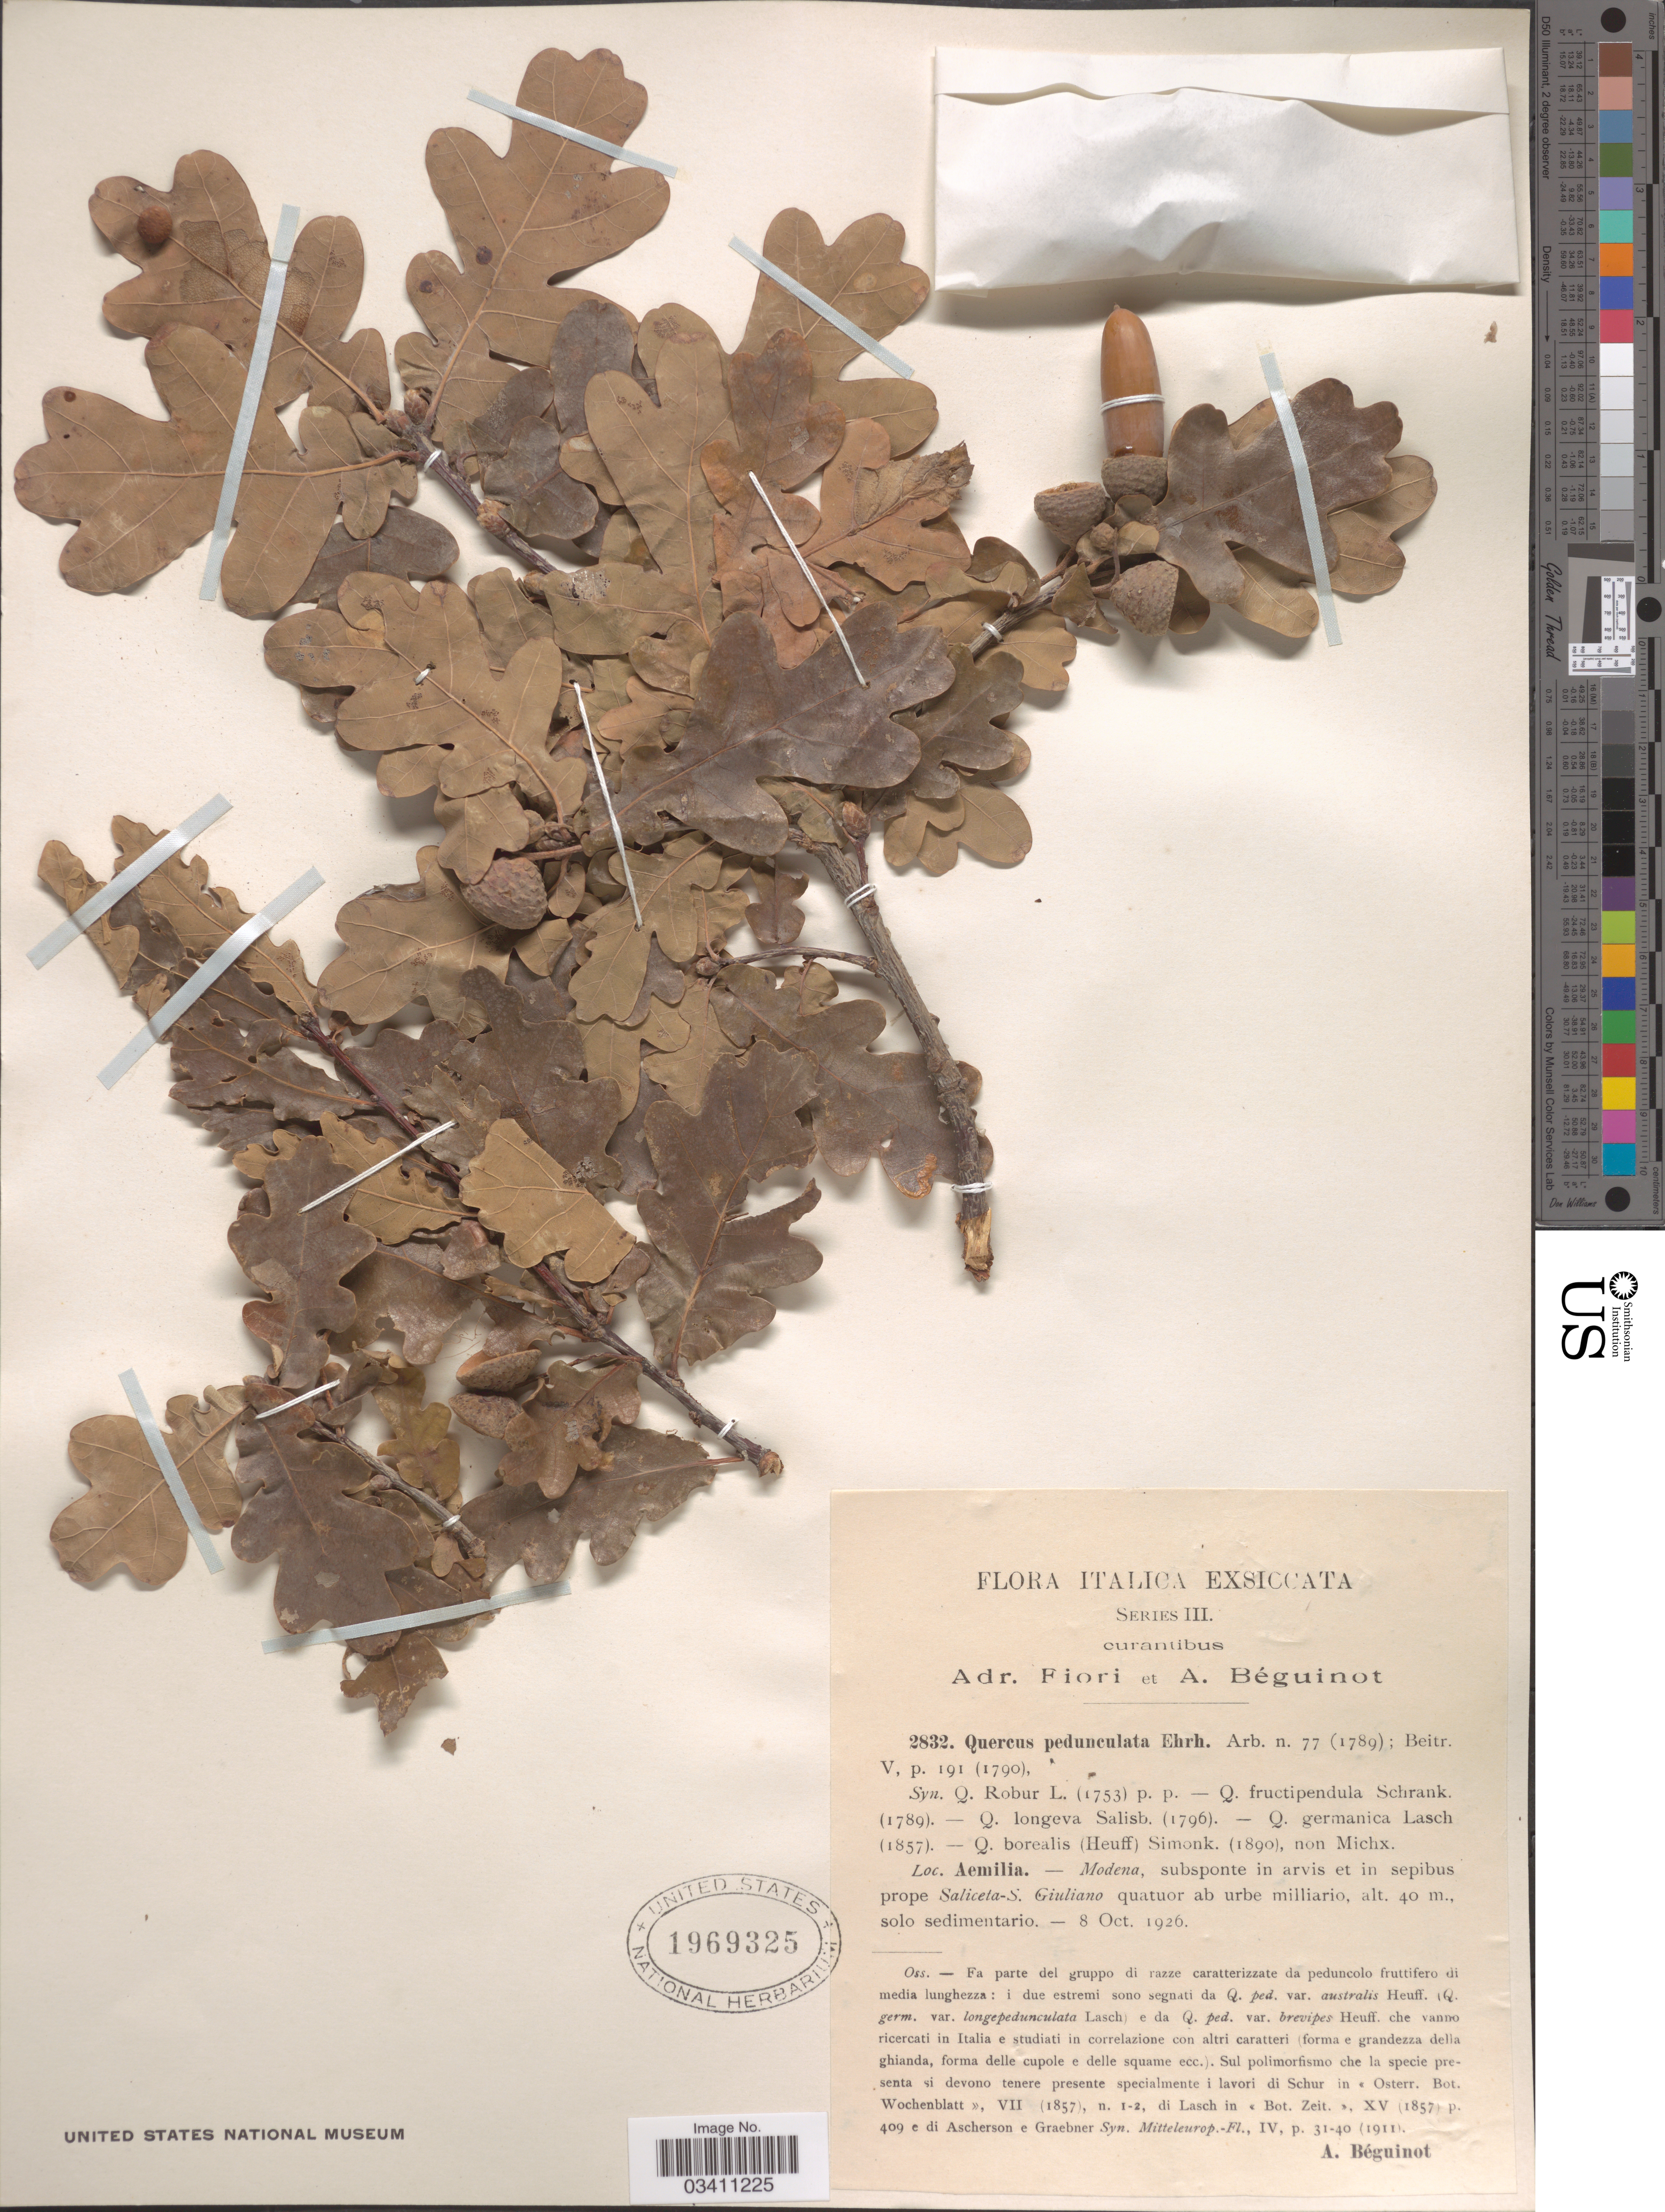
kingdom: Plantae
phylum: Tracheophyta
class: Magnoliopsida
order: Fagales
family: Fagaceae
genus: Quercus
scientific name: Quercus robur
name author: L.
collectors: A. Béguinot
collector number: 2832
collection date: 1926-10-08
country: Italy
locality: Aemilia. - Modena, subsponte in arvis et in sepibus prope Saliceta-S. Giuliano quatuor ab urbe milliario.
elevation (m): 40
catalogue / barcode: US 1969325